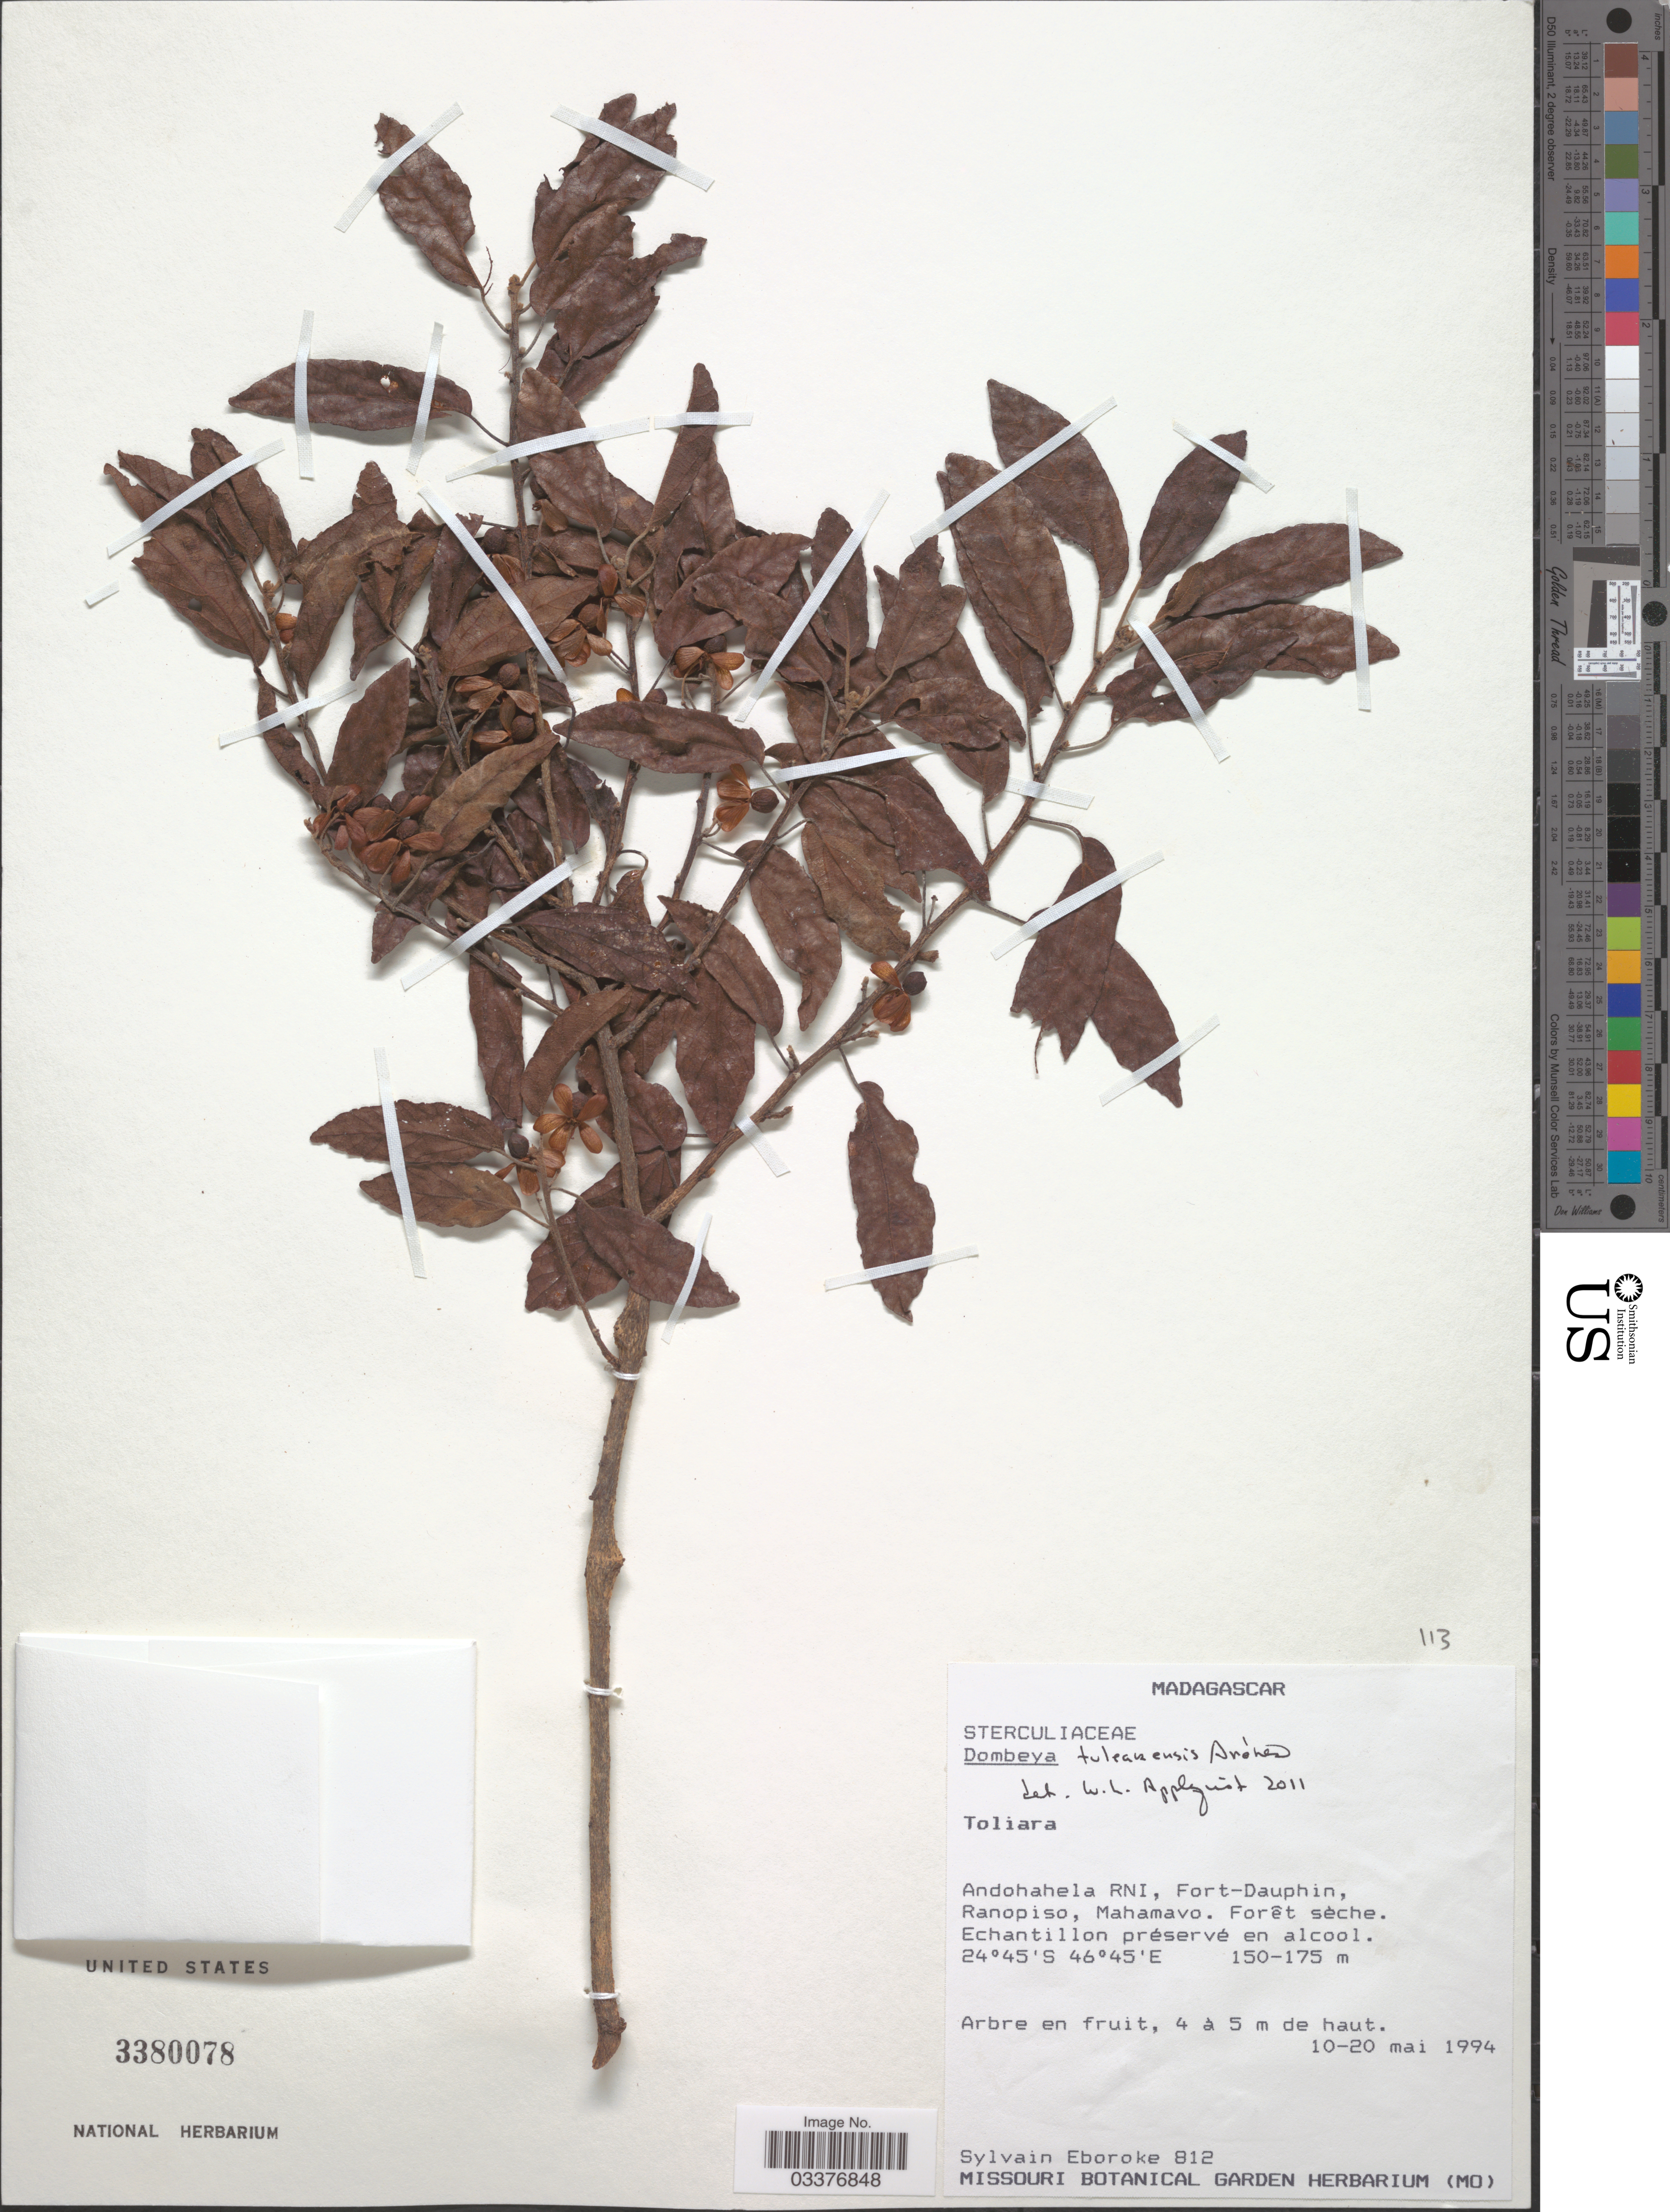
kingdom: Plantae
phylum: Tracheophyta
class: Magnoliopsida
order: Malvales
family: Malvaceae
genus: Dombeya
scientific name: Dombeya tulearensis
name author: Arènes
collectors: S. Eboroke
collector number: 812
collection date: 1994-05-10/1994-05-20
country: Madagascar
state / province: Anosy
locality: Andohahela RNI, Fort-Dauphin, Ranopiso, Mahamavo.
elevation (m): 150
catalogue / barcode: US 3380078